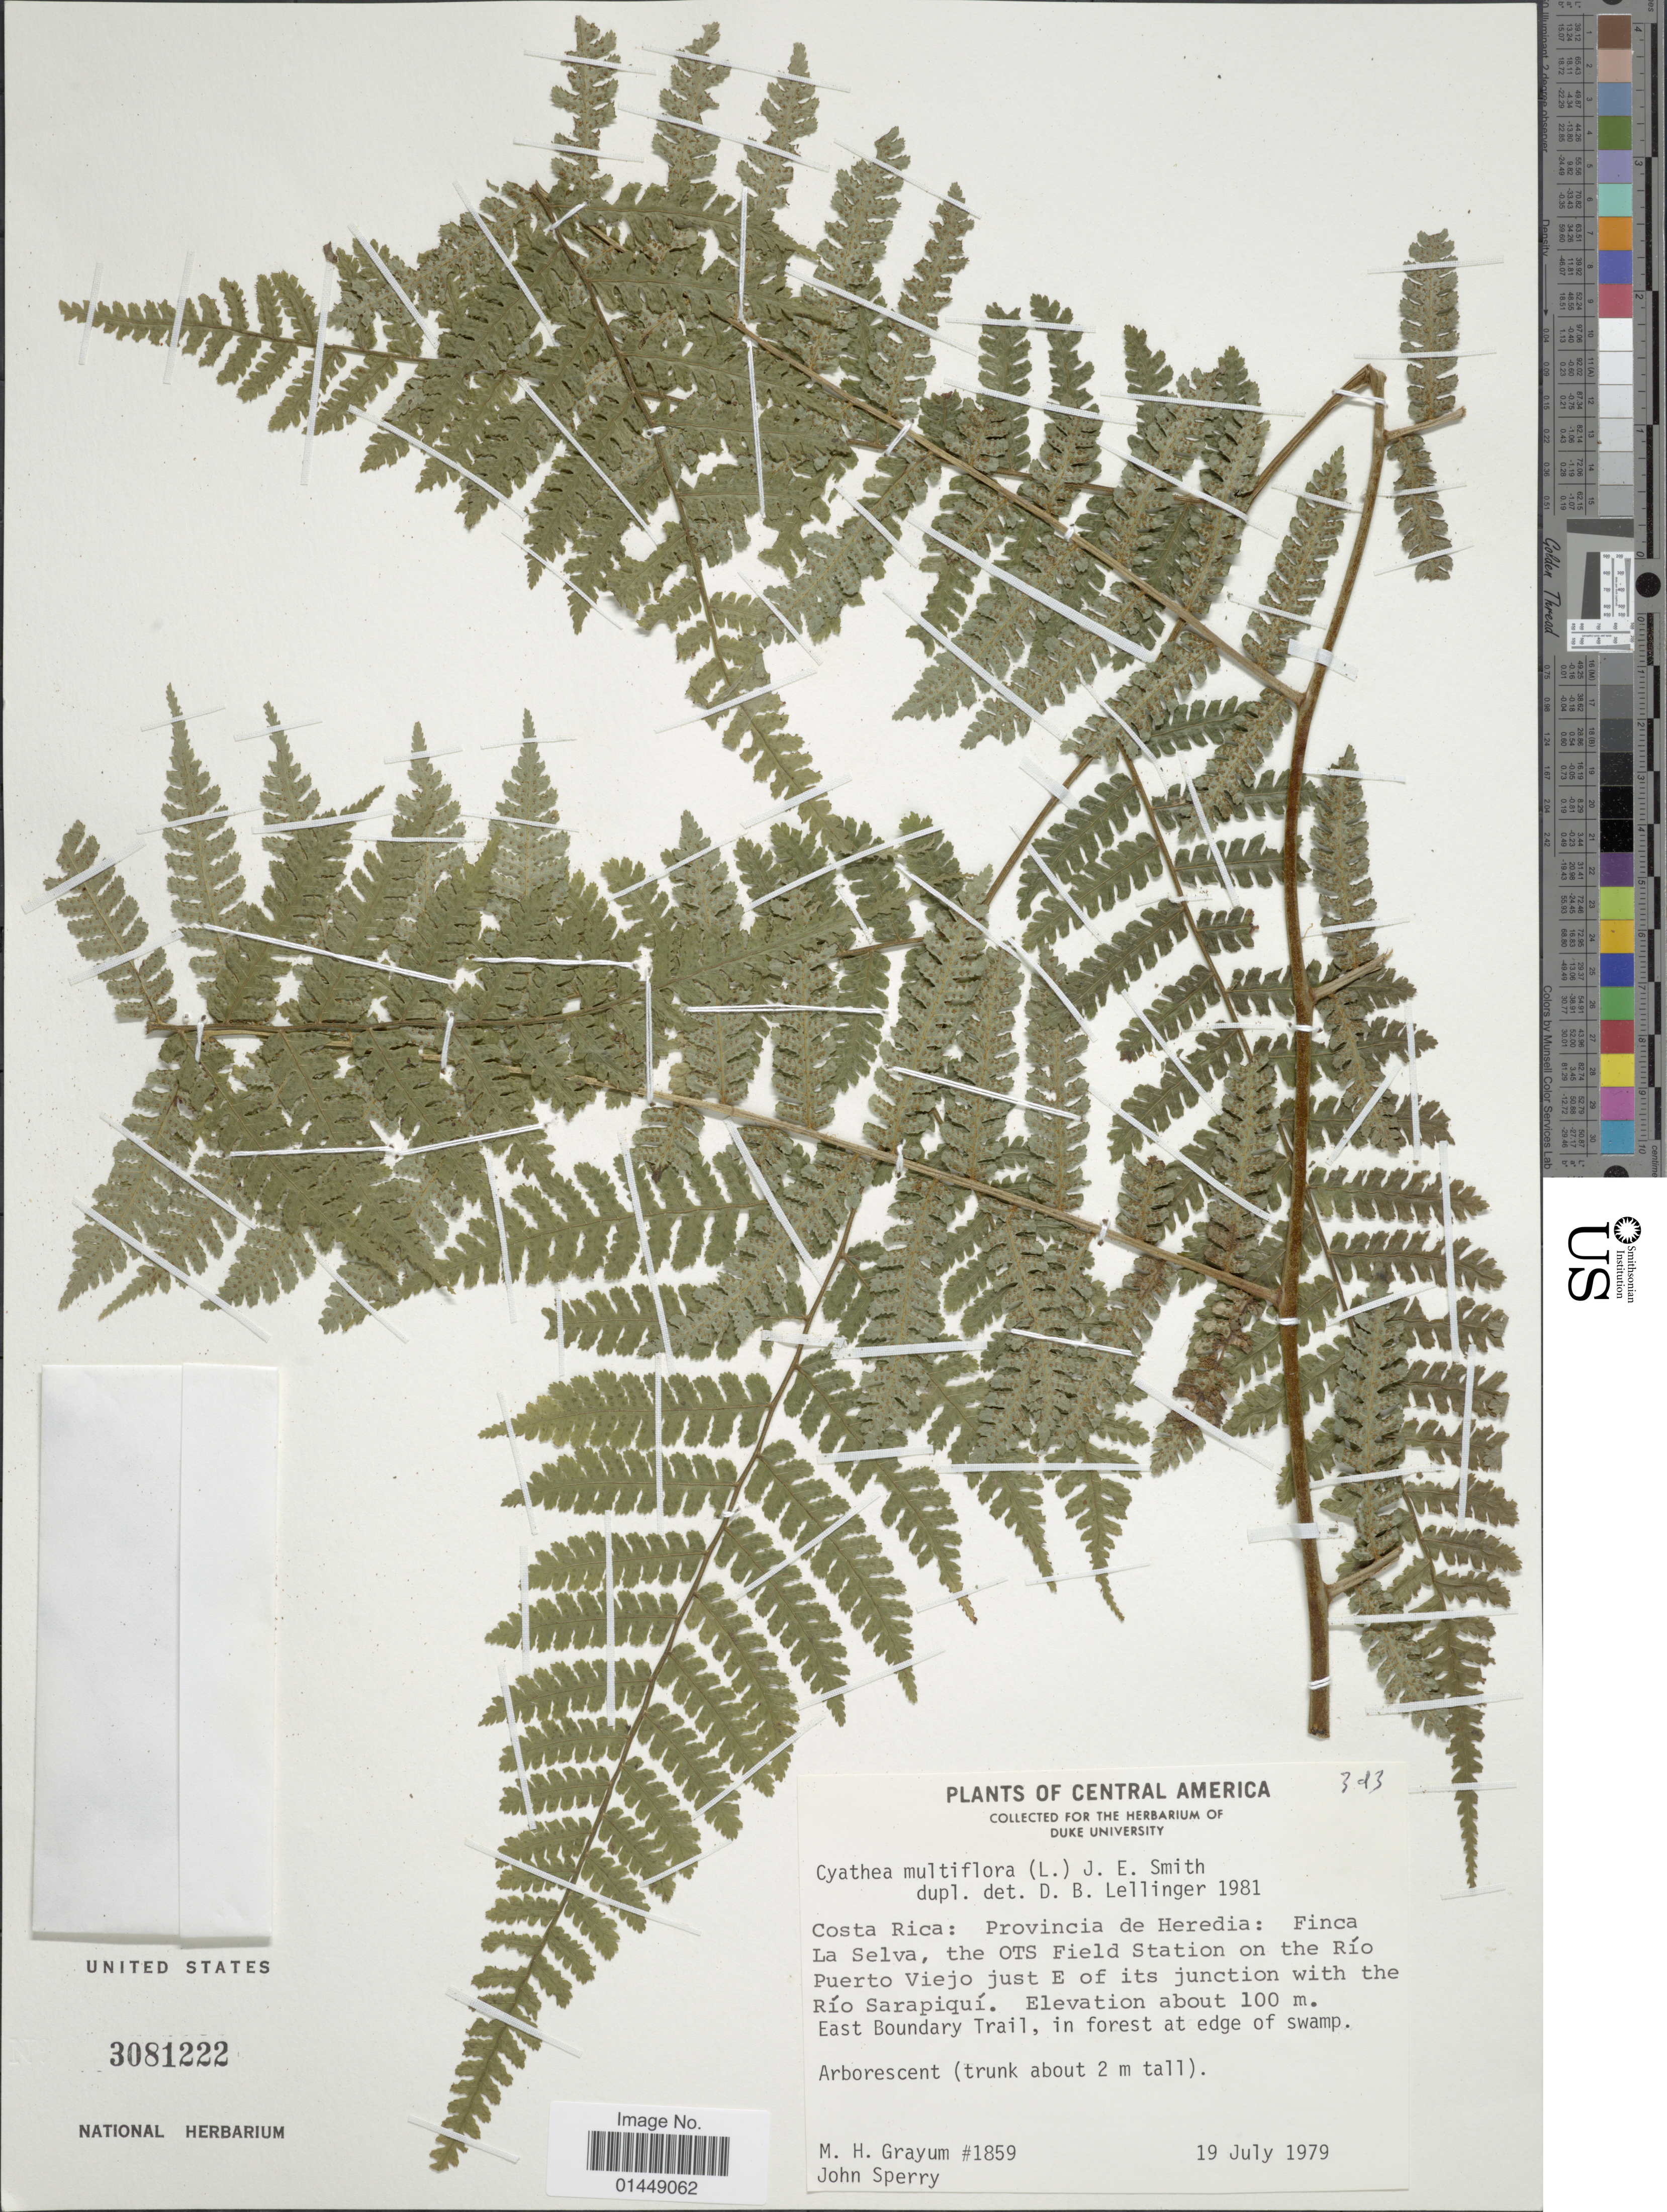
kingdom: Plantae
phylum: Tracheophyta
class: Polypodiopsida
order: Cyatheales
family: Cyatheaceae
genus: Cyathea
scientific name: Cyathea multiflora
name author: Sm.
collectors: M. H. Grayum & J. Sperry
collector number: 1859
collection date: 1979-07-19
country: Costa Rica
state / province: Heredia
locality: Costa Rica: Provincia de Heredia: Finca La Selva, the OTS Field Station on the Río Puerto Viejo just E of its junction with the Río Sarapiquí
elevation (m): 100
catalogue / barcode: US 3081222